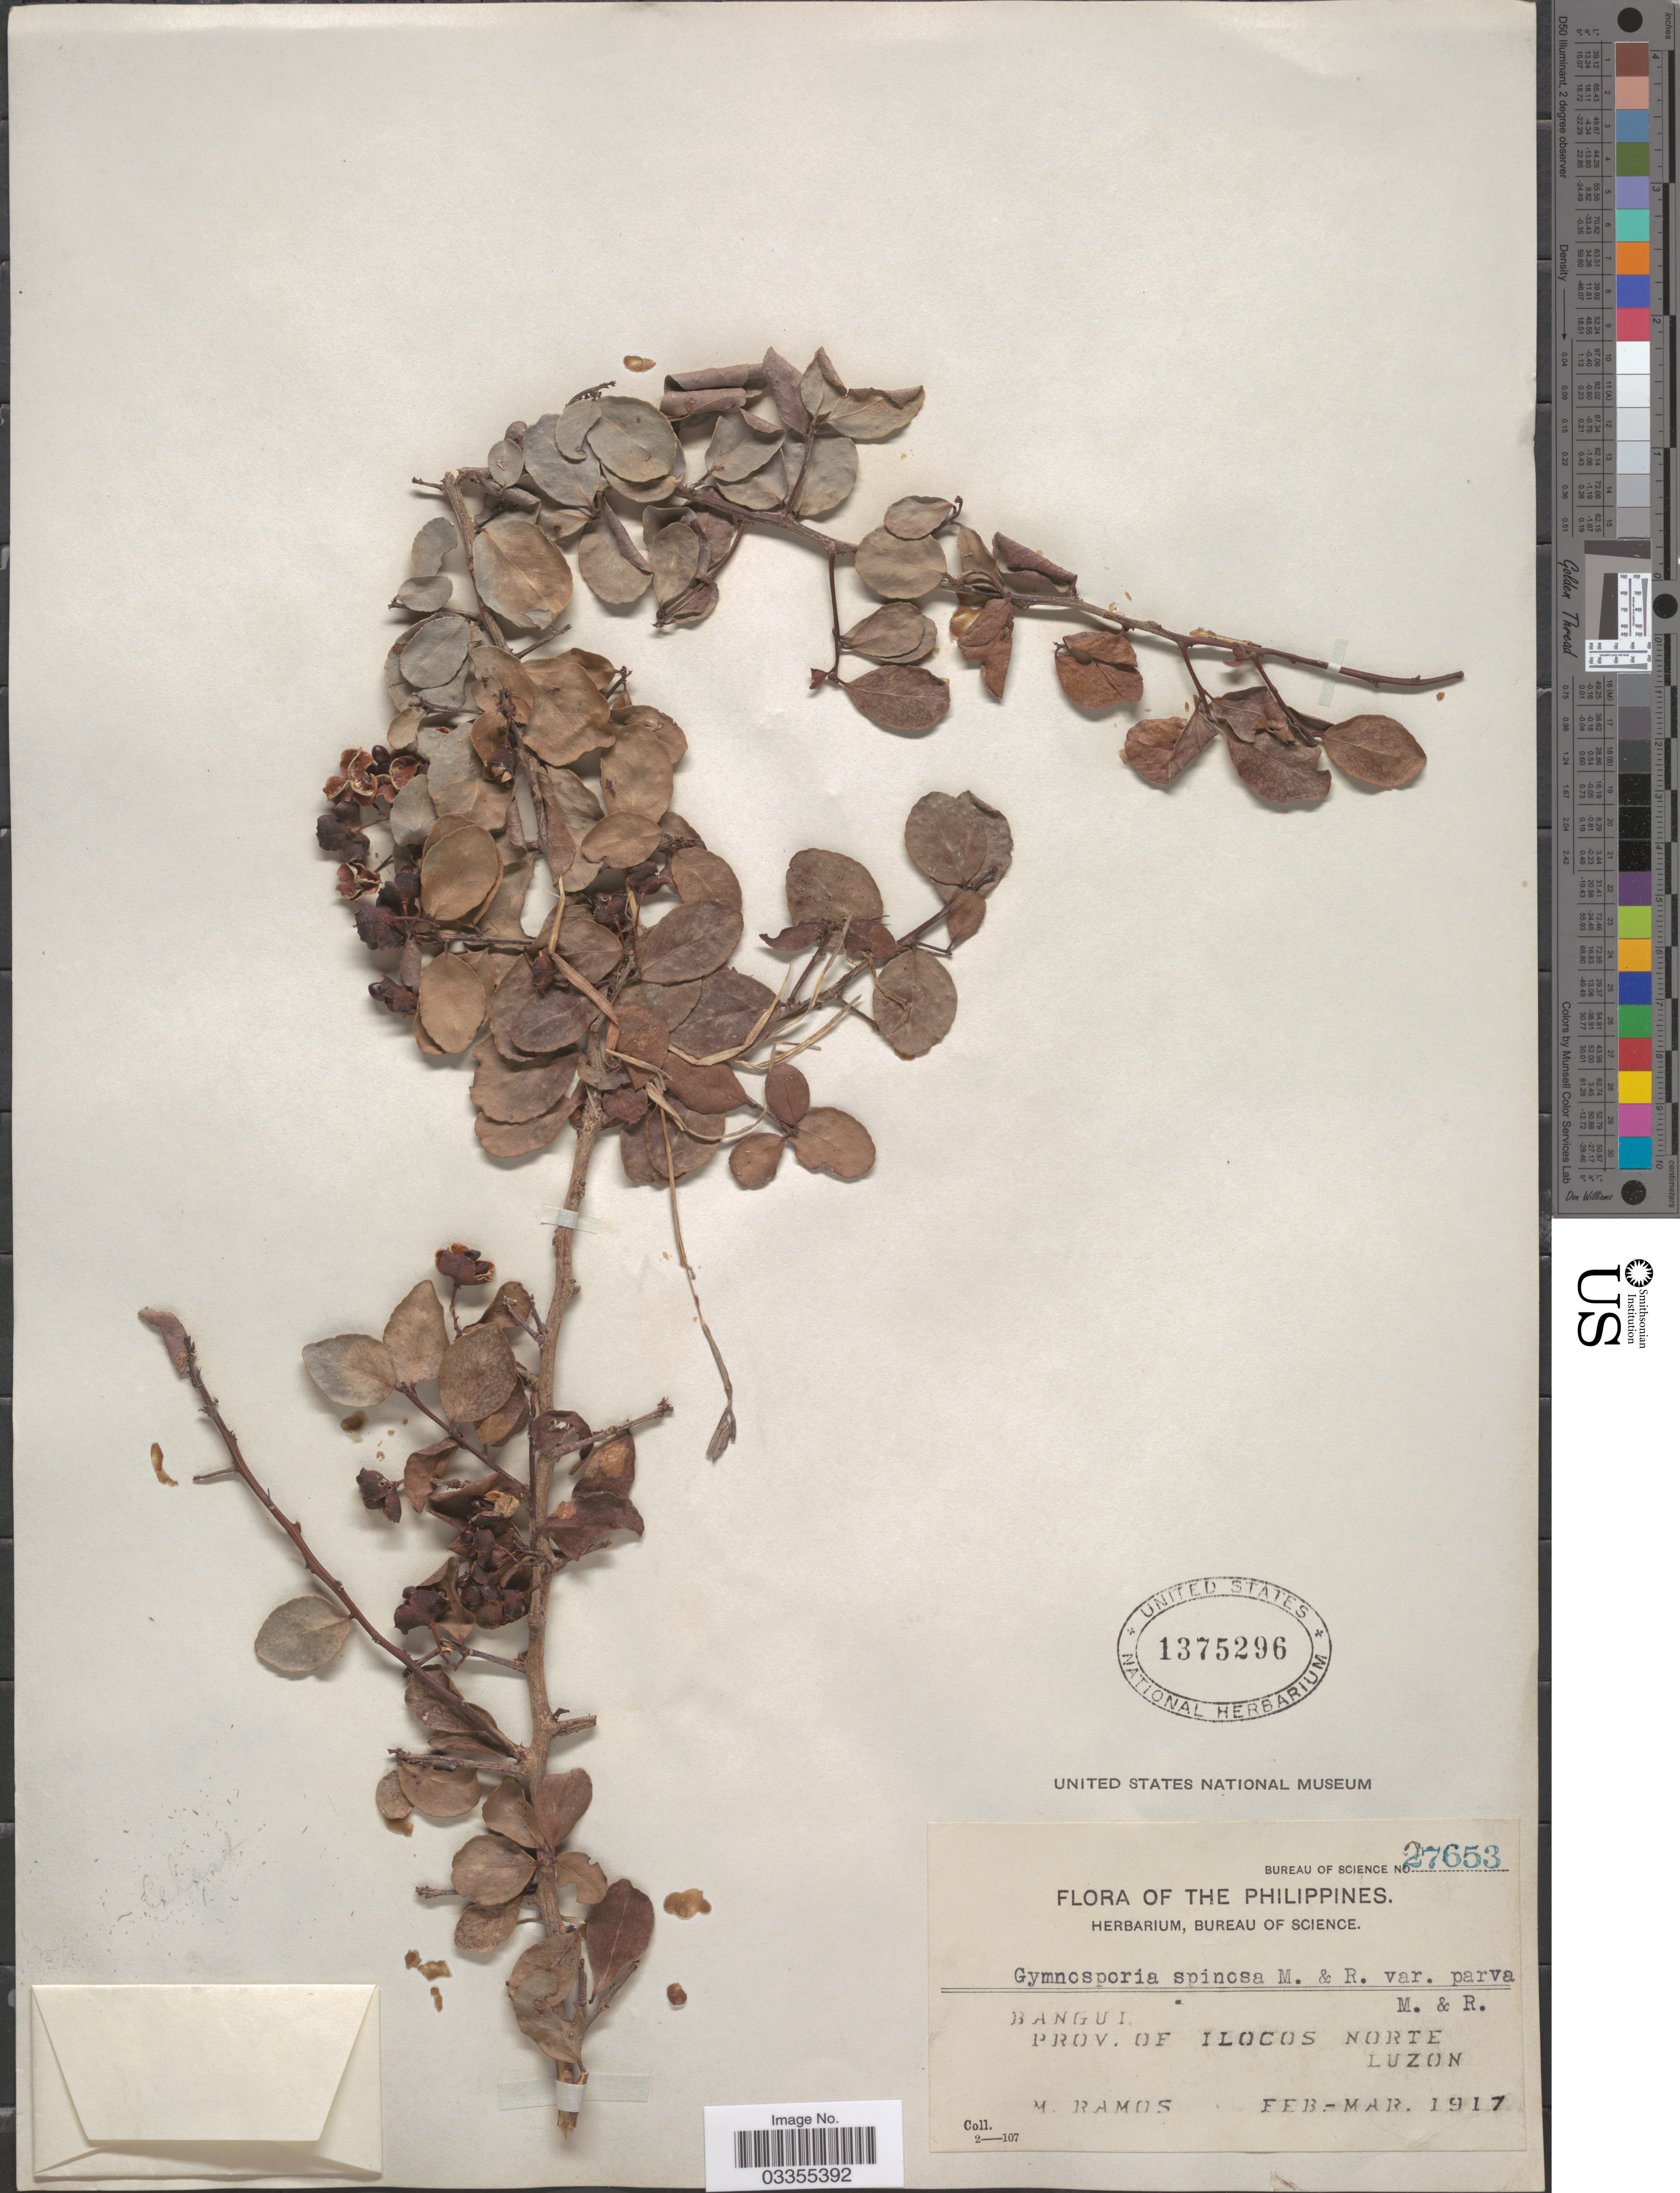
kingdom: Plantae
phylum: Tracheophyta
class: Magnoliopsida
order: Celastrales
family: Celastraceae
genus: Gymnosporia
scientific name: Gymnosporia spinosa var. parva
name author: Merr. & Rolfe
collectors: M. Ramos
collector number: Bureau of Science 27653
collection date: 1917-02/1917-03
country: Philippines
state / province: Ilocos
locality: Bangui, Prov. of Ilocos Norte, Luzon.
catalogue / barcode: US 1375296